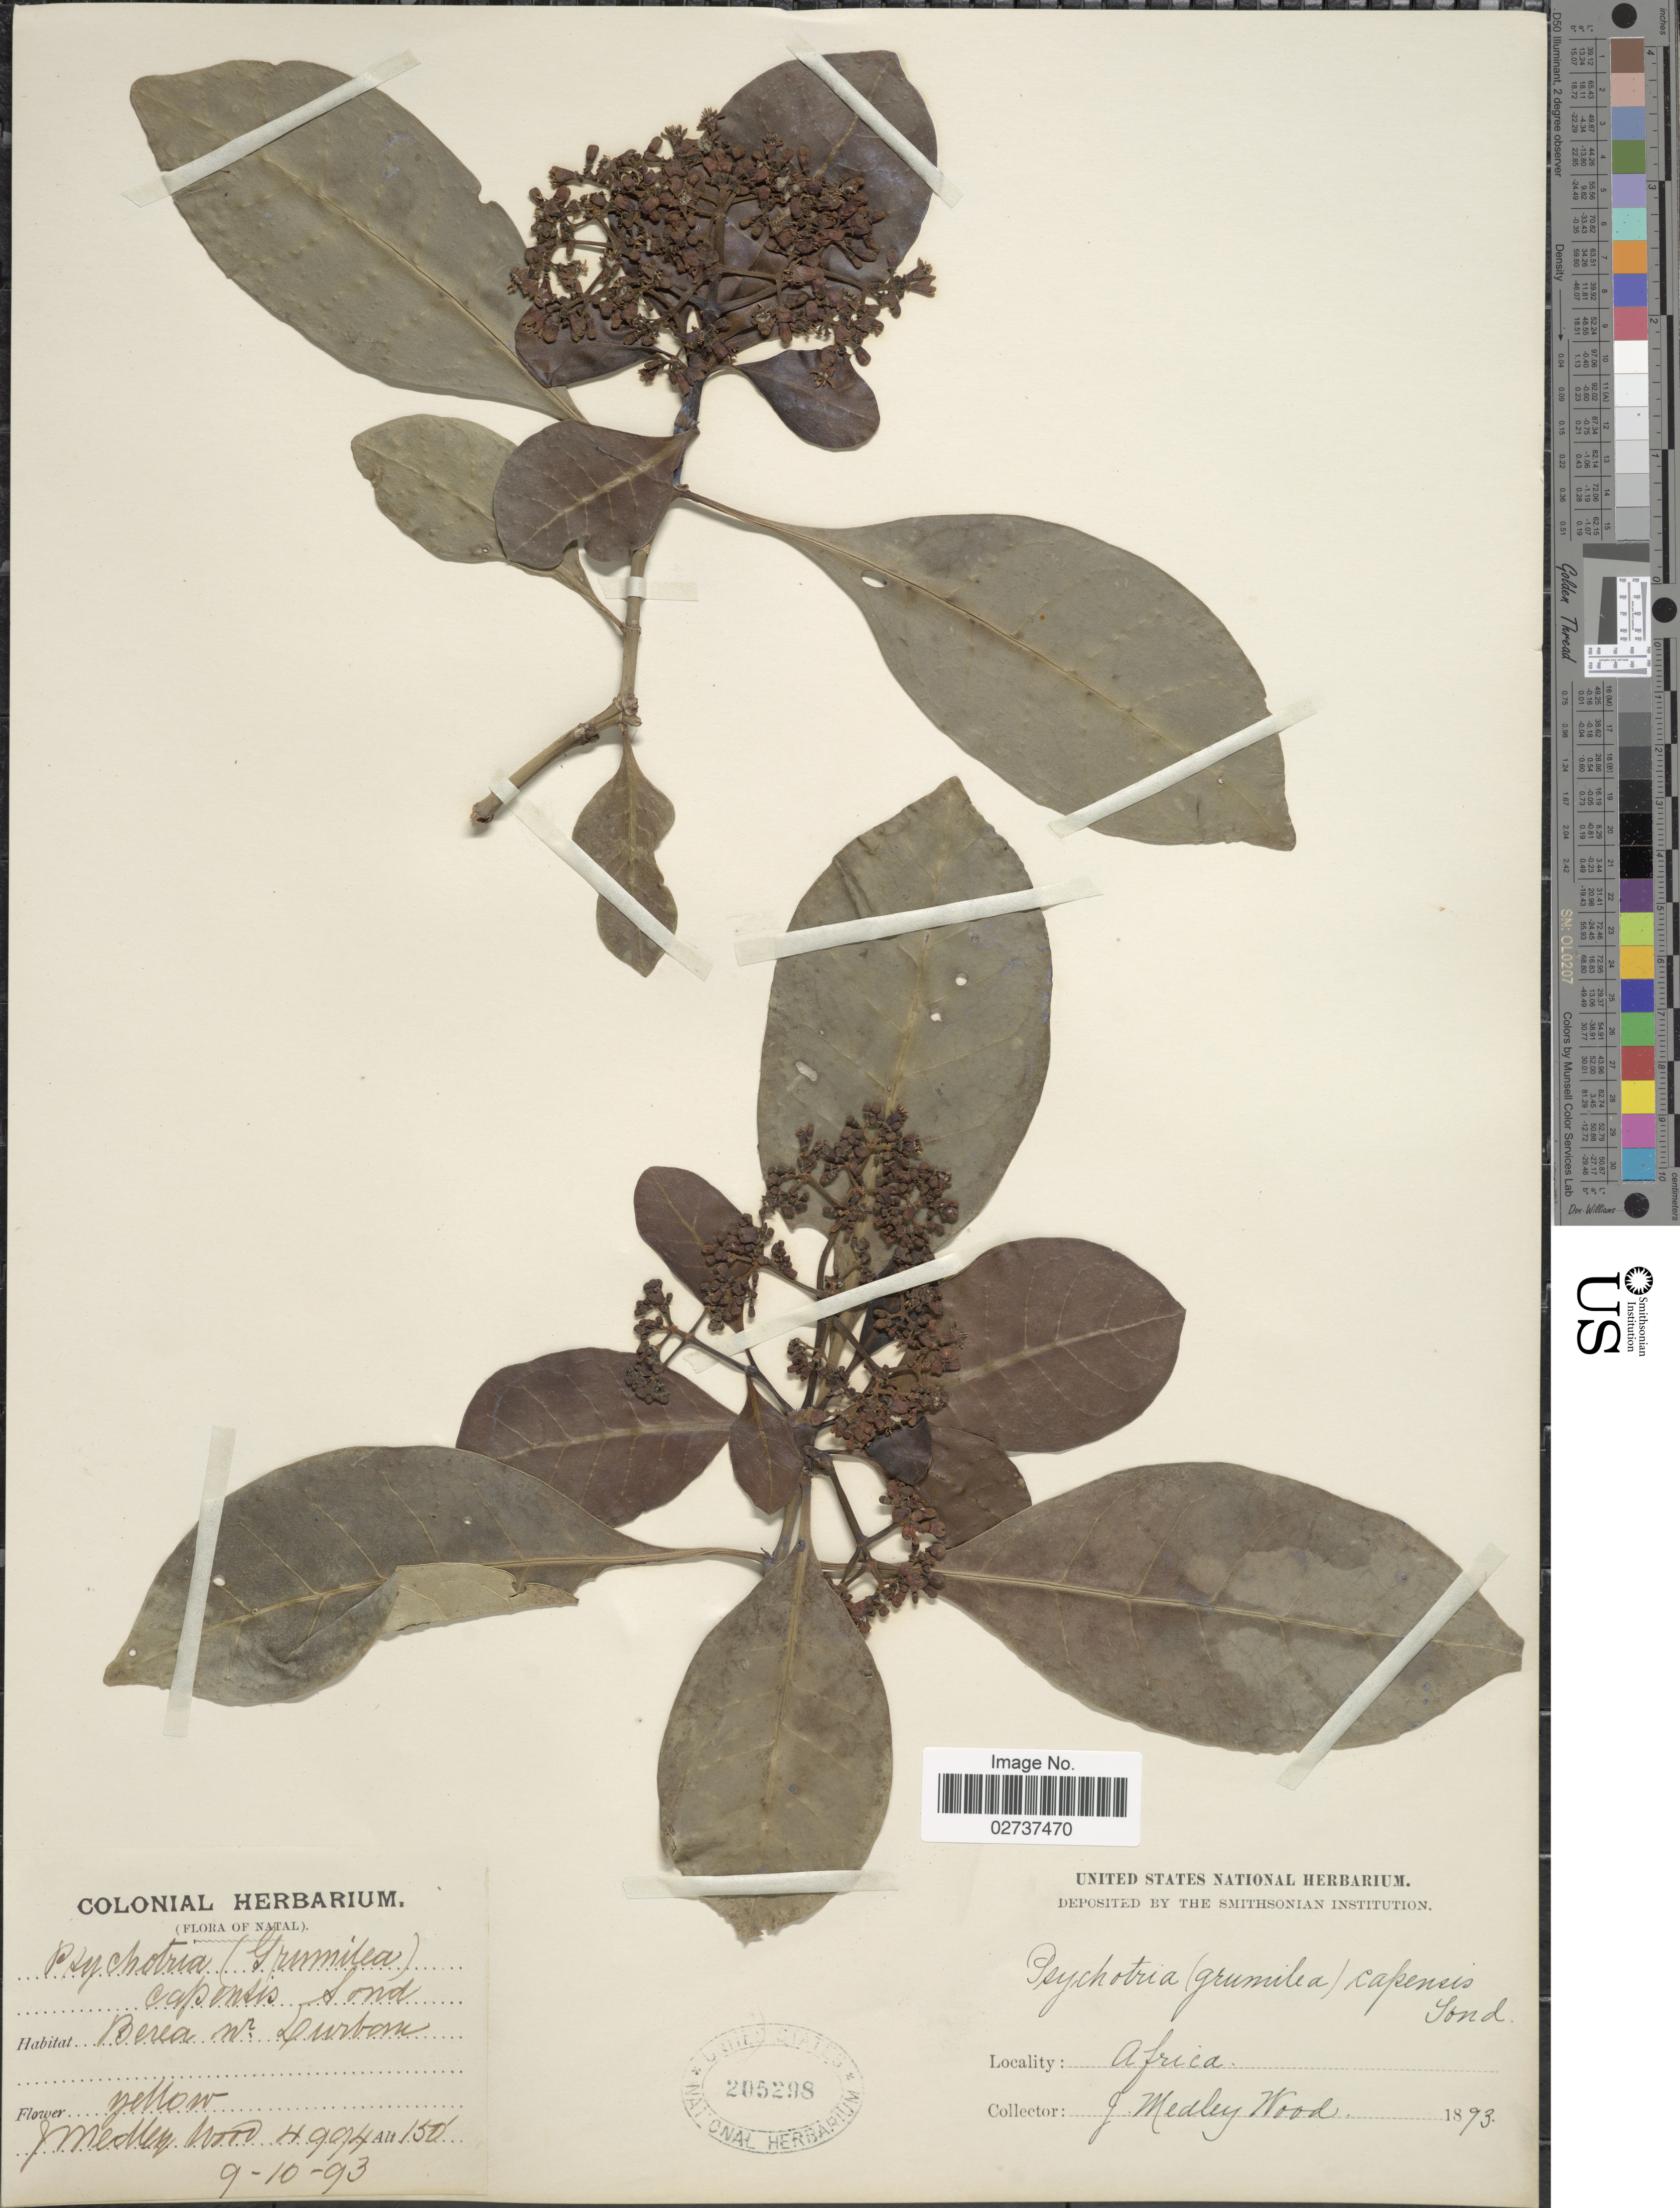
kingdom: Plantae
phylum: Tracheophyta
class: Magnoliopsida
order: Gentianales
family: Rubiaceae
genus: Psychotria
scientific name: Psychotria capensis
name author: (Eckl.) Vatke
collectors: J. Medley Wood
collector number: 4994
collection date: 1893-10-09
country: South Africa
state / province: KwaZulu-Natal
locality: Natal. Berea nr. Durban.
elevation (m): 46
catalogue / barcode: US 205298